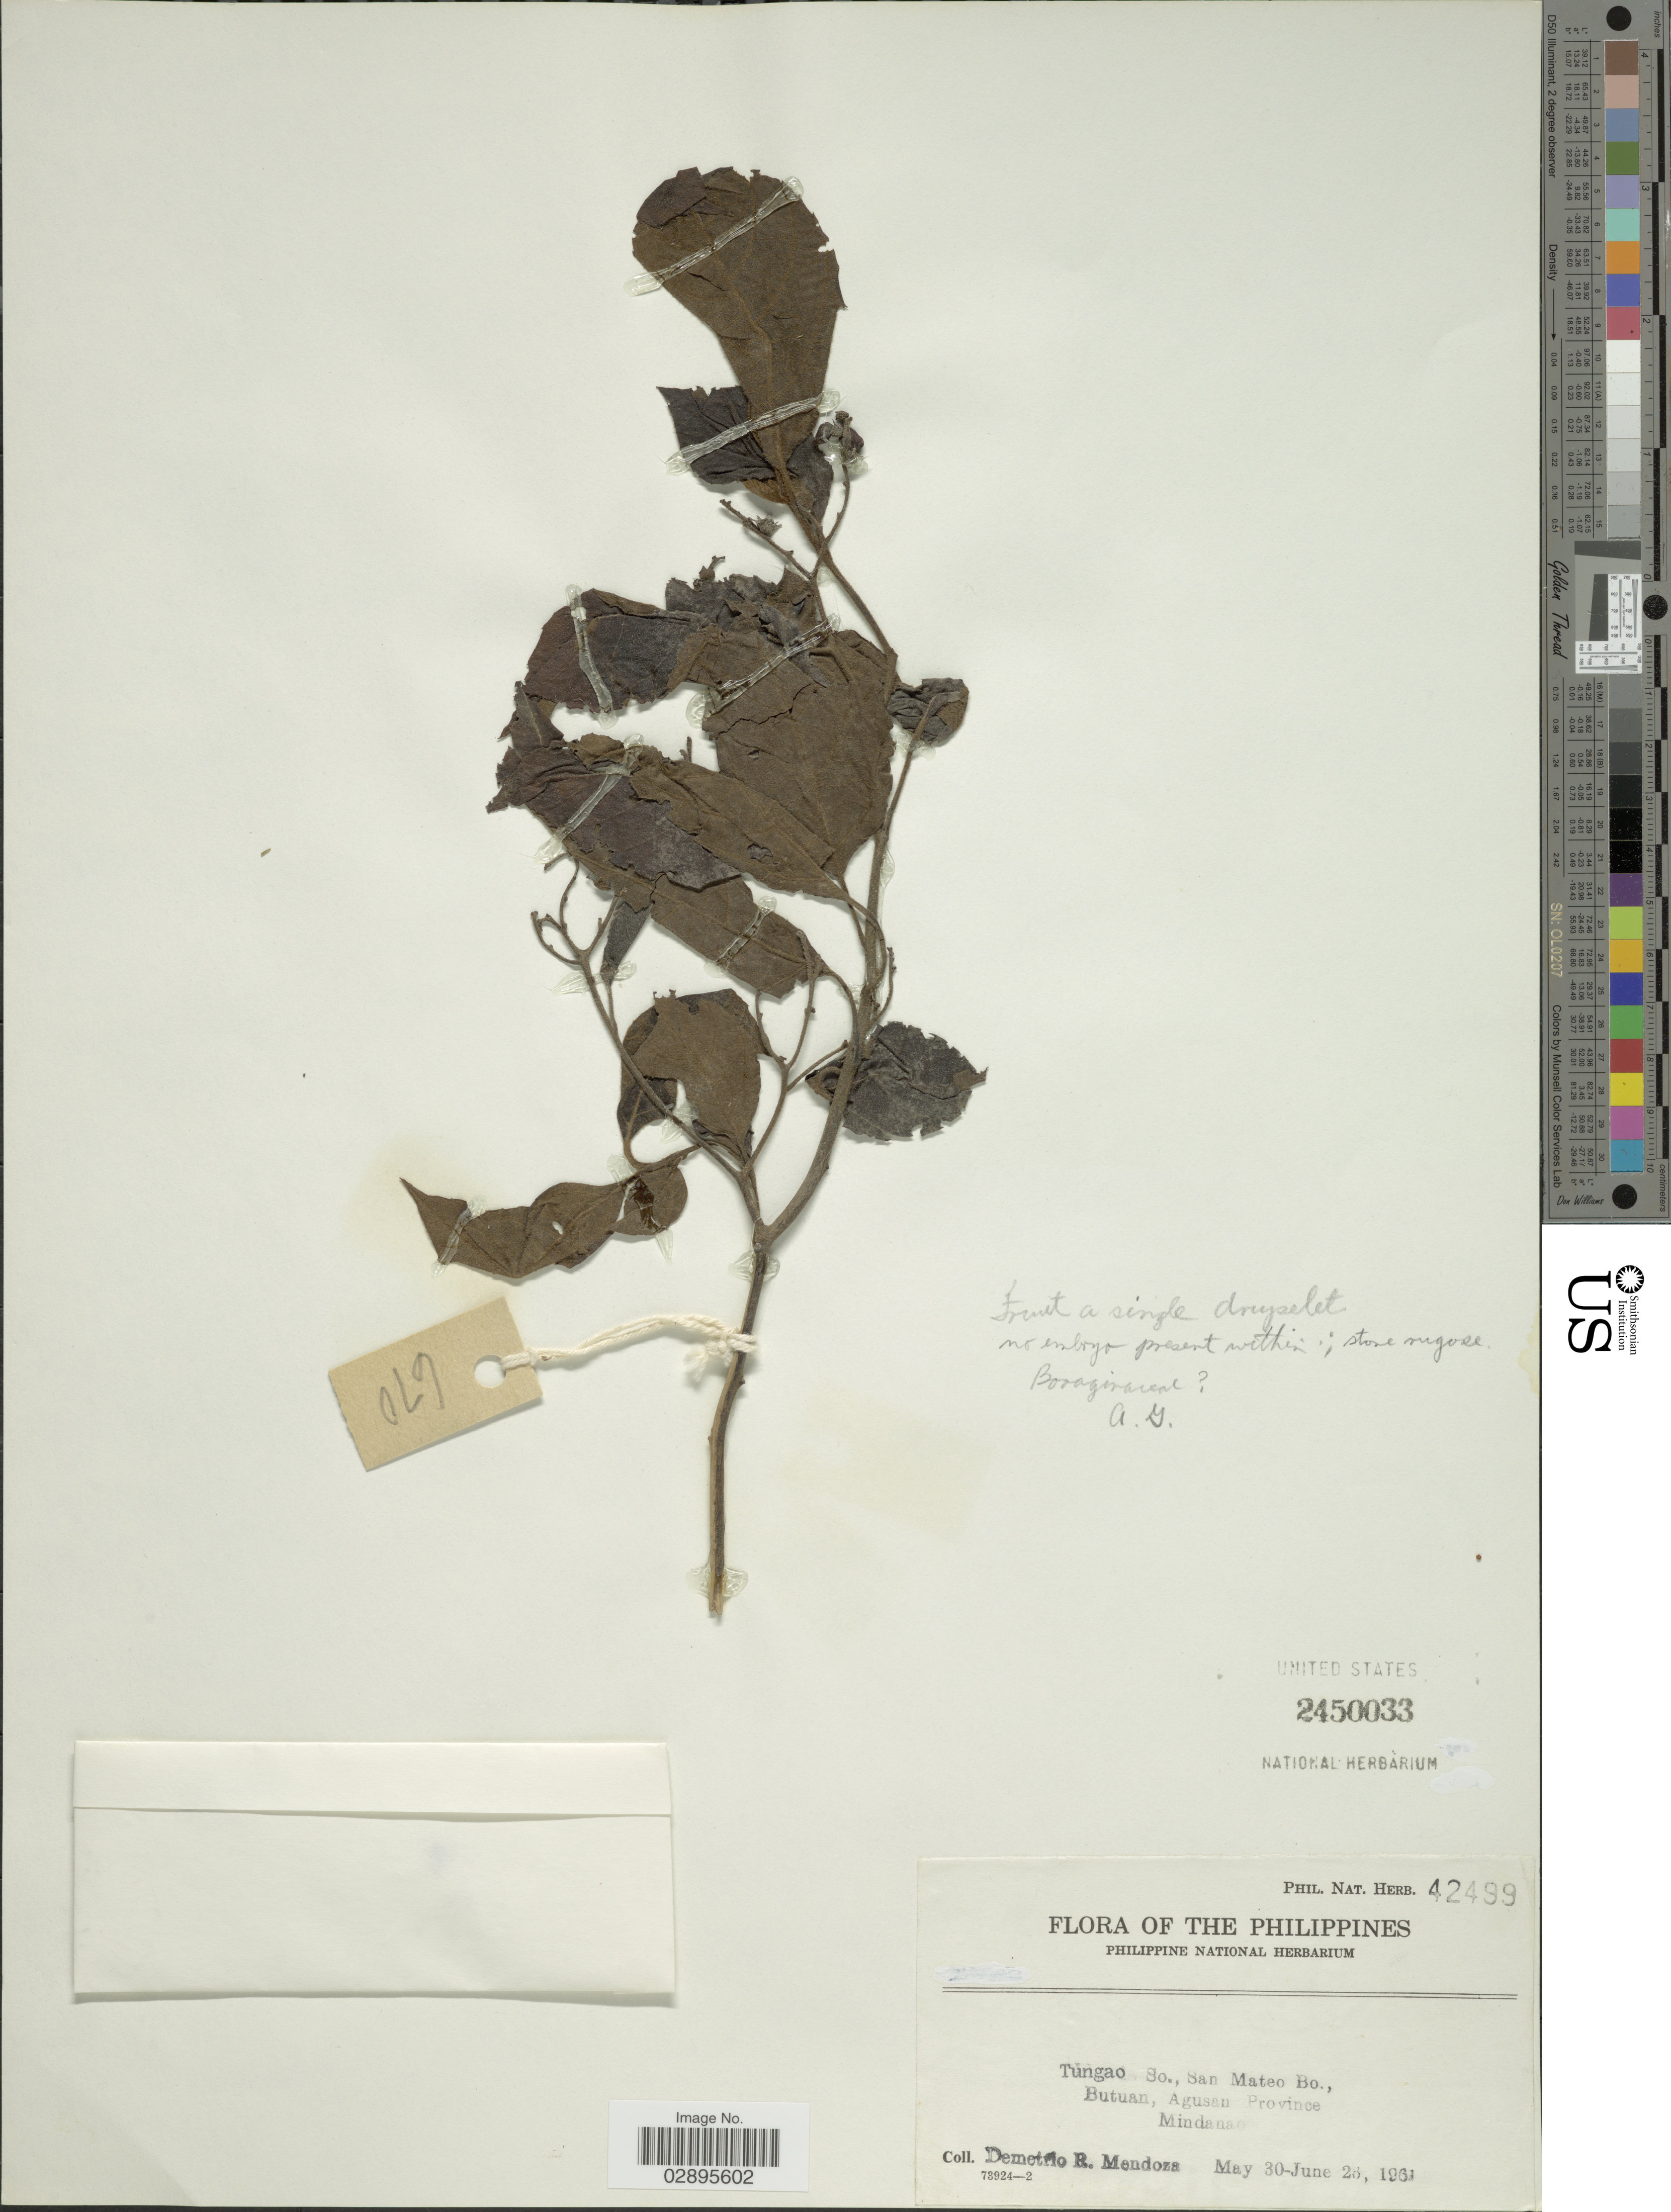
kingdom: Plantae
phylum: Tracheophyta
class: Magnoliopsida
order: Boraginales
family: Ehretiaceae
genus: Ehretia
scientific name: Ehretia sp.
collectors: D. Mendoza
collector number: Phil. Nat. Herb. 42499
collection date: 1961-05-30/1961-06-26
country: Philippines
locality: Tungao So., San Mateo Bo., Butuan, Agusan Province, Mindanao.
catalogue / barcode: US 2450033